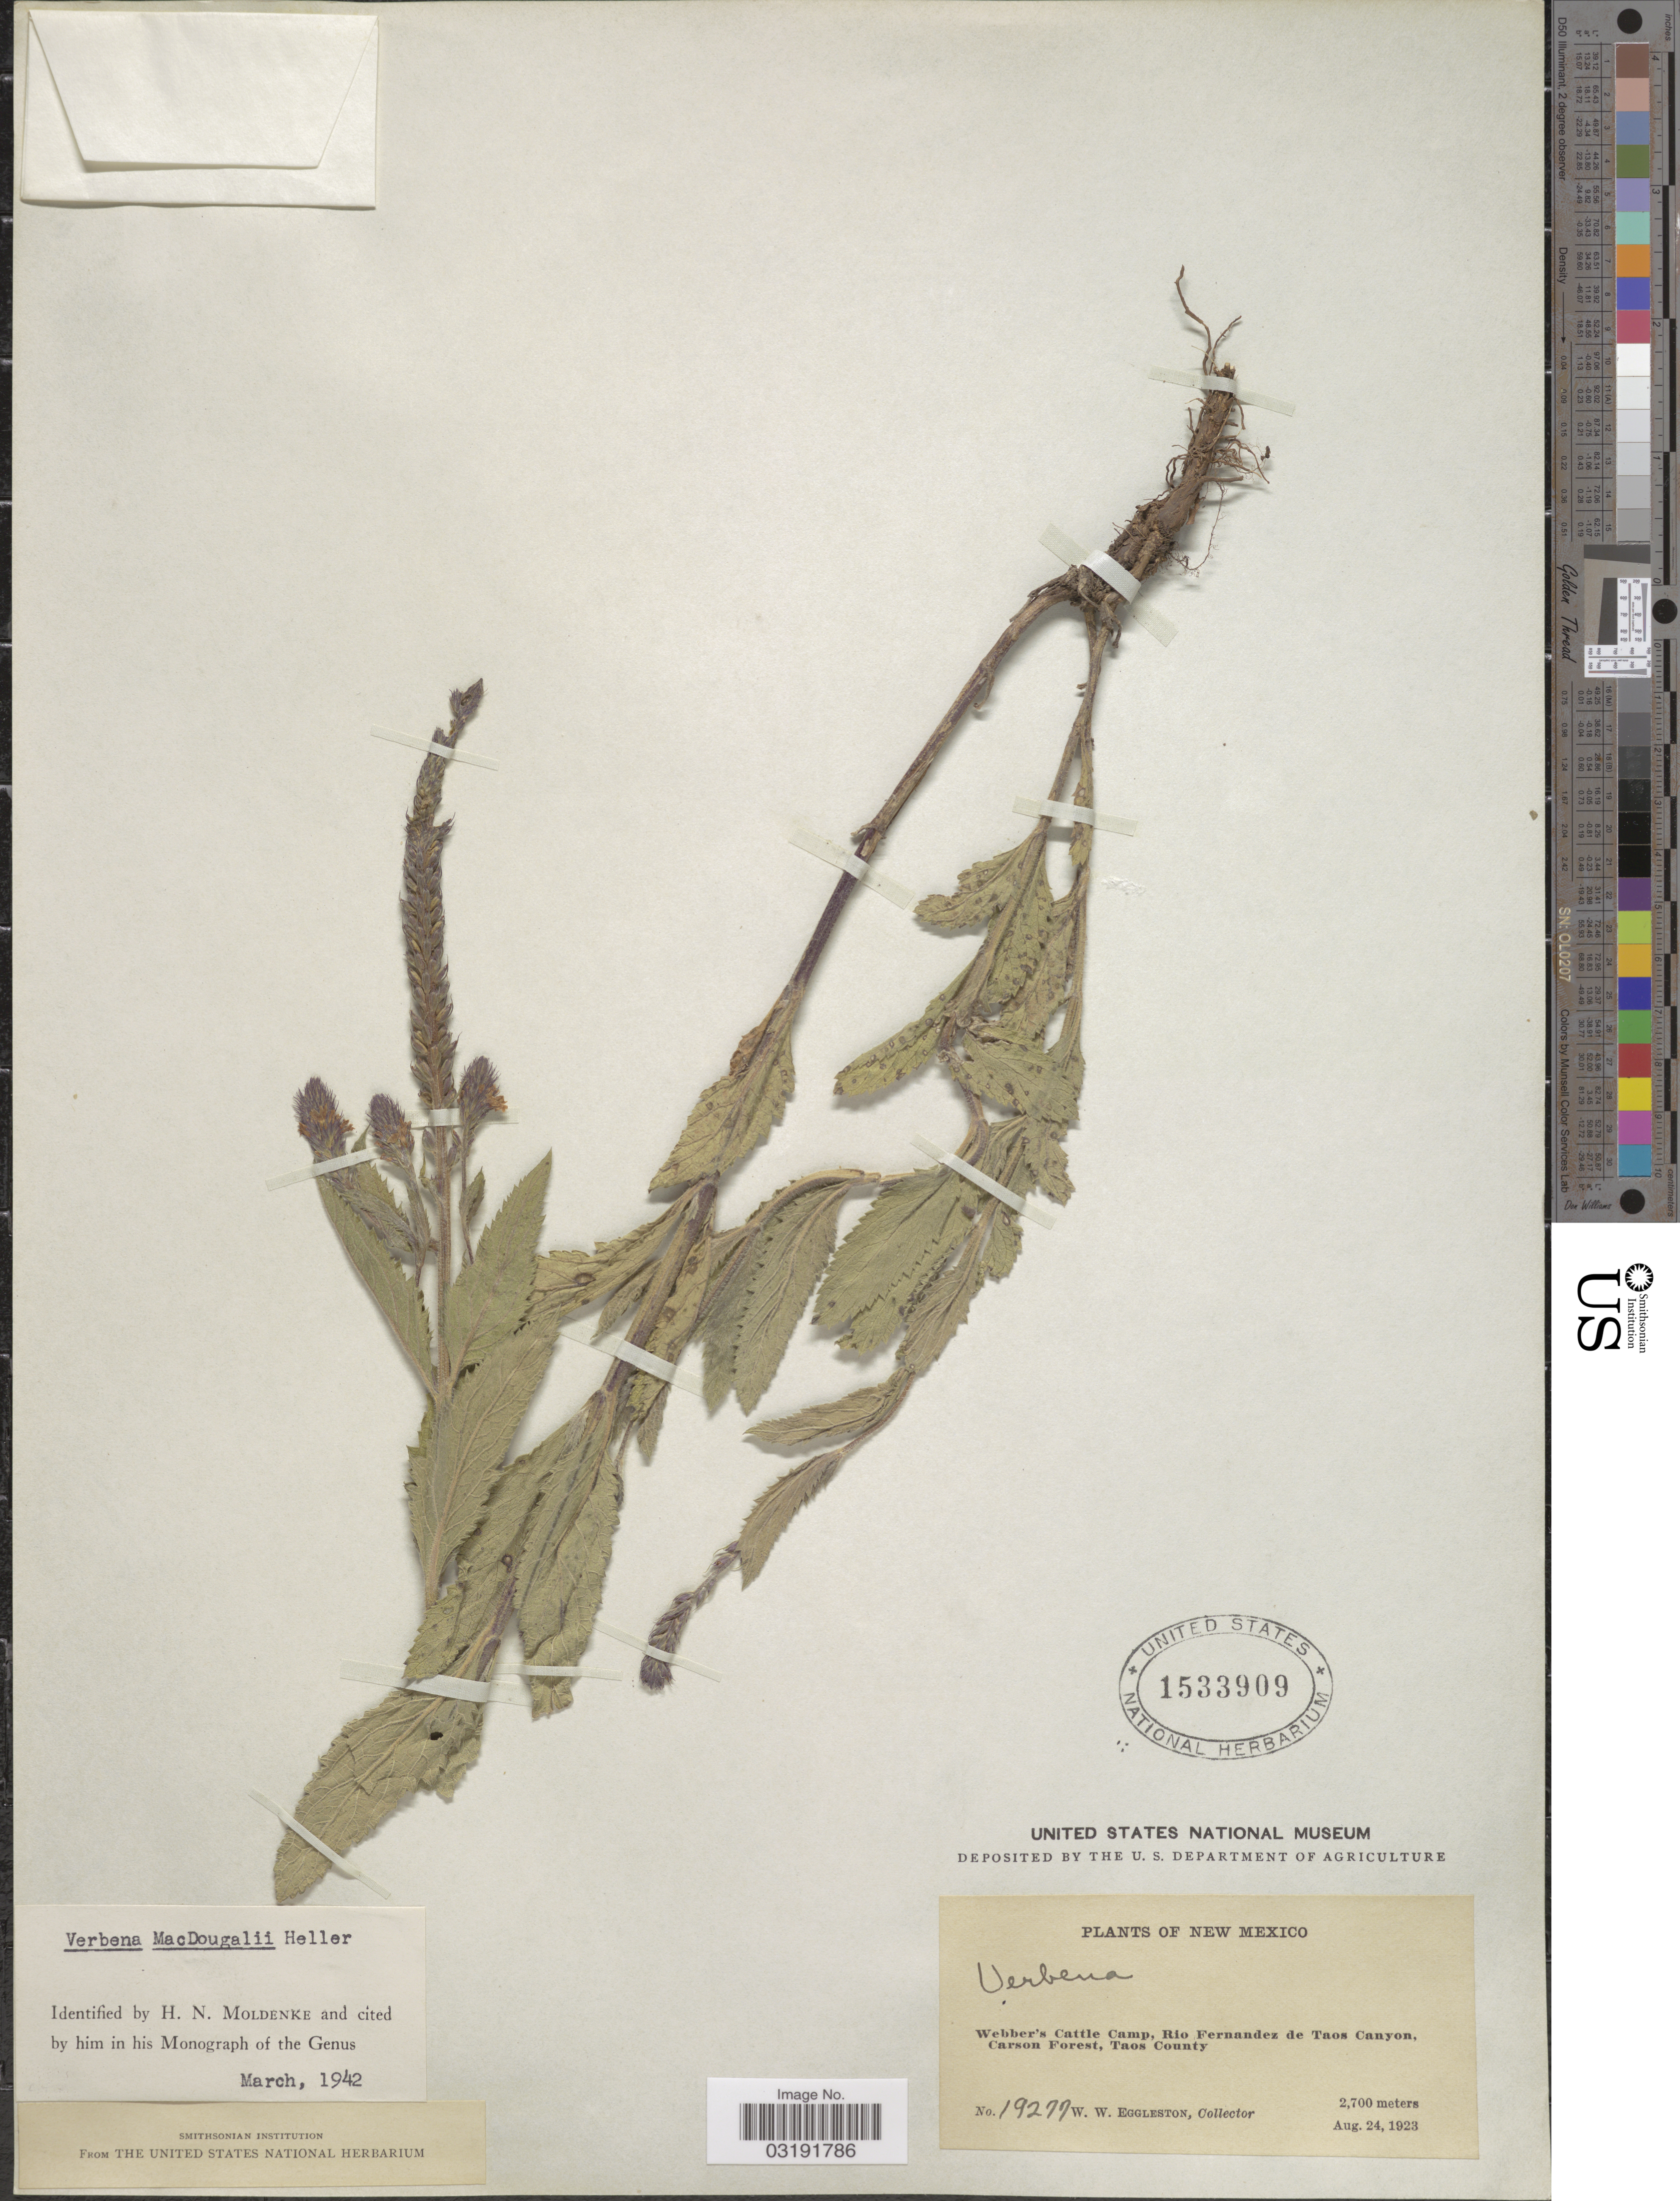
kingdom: Plantae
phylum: Tracheophyta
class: Magnoliopsida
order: Lamiales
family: Verbenaceae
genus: Verbena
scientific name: Verbena macdougalii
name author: A. Heller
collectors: W. W. Eggleston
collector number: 19277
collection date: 1923-08-24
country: United States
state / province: New Mexico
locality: Webber's Cattle Camp, Rio Fernandez de Taos Canyon, Carson Forest, Taos County.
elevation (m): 2700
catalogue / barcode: US 1533909